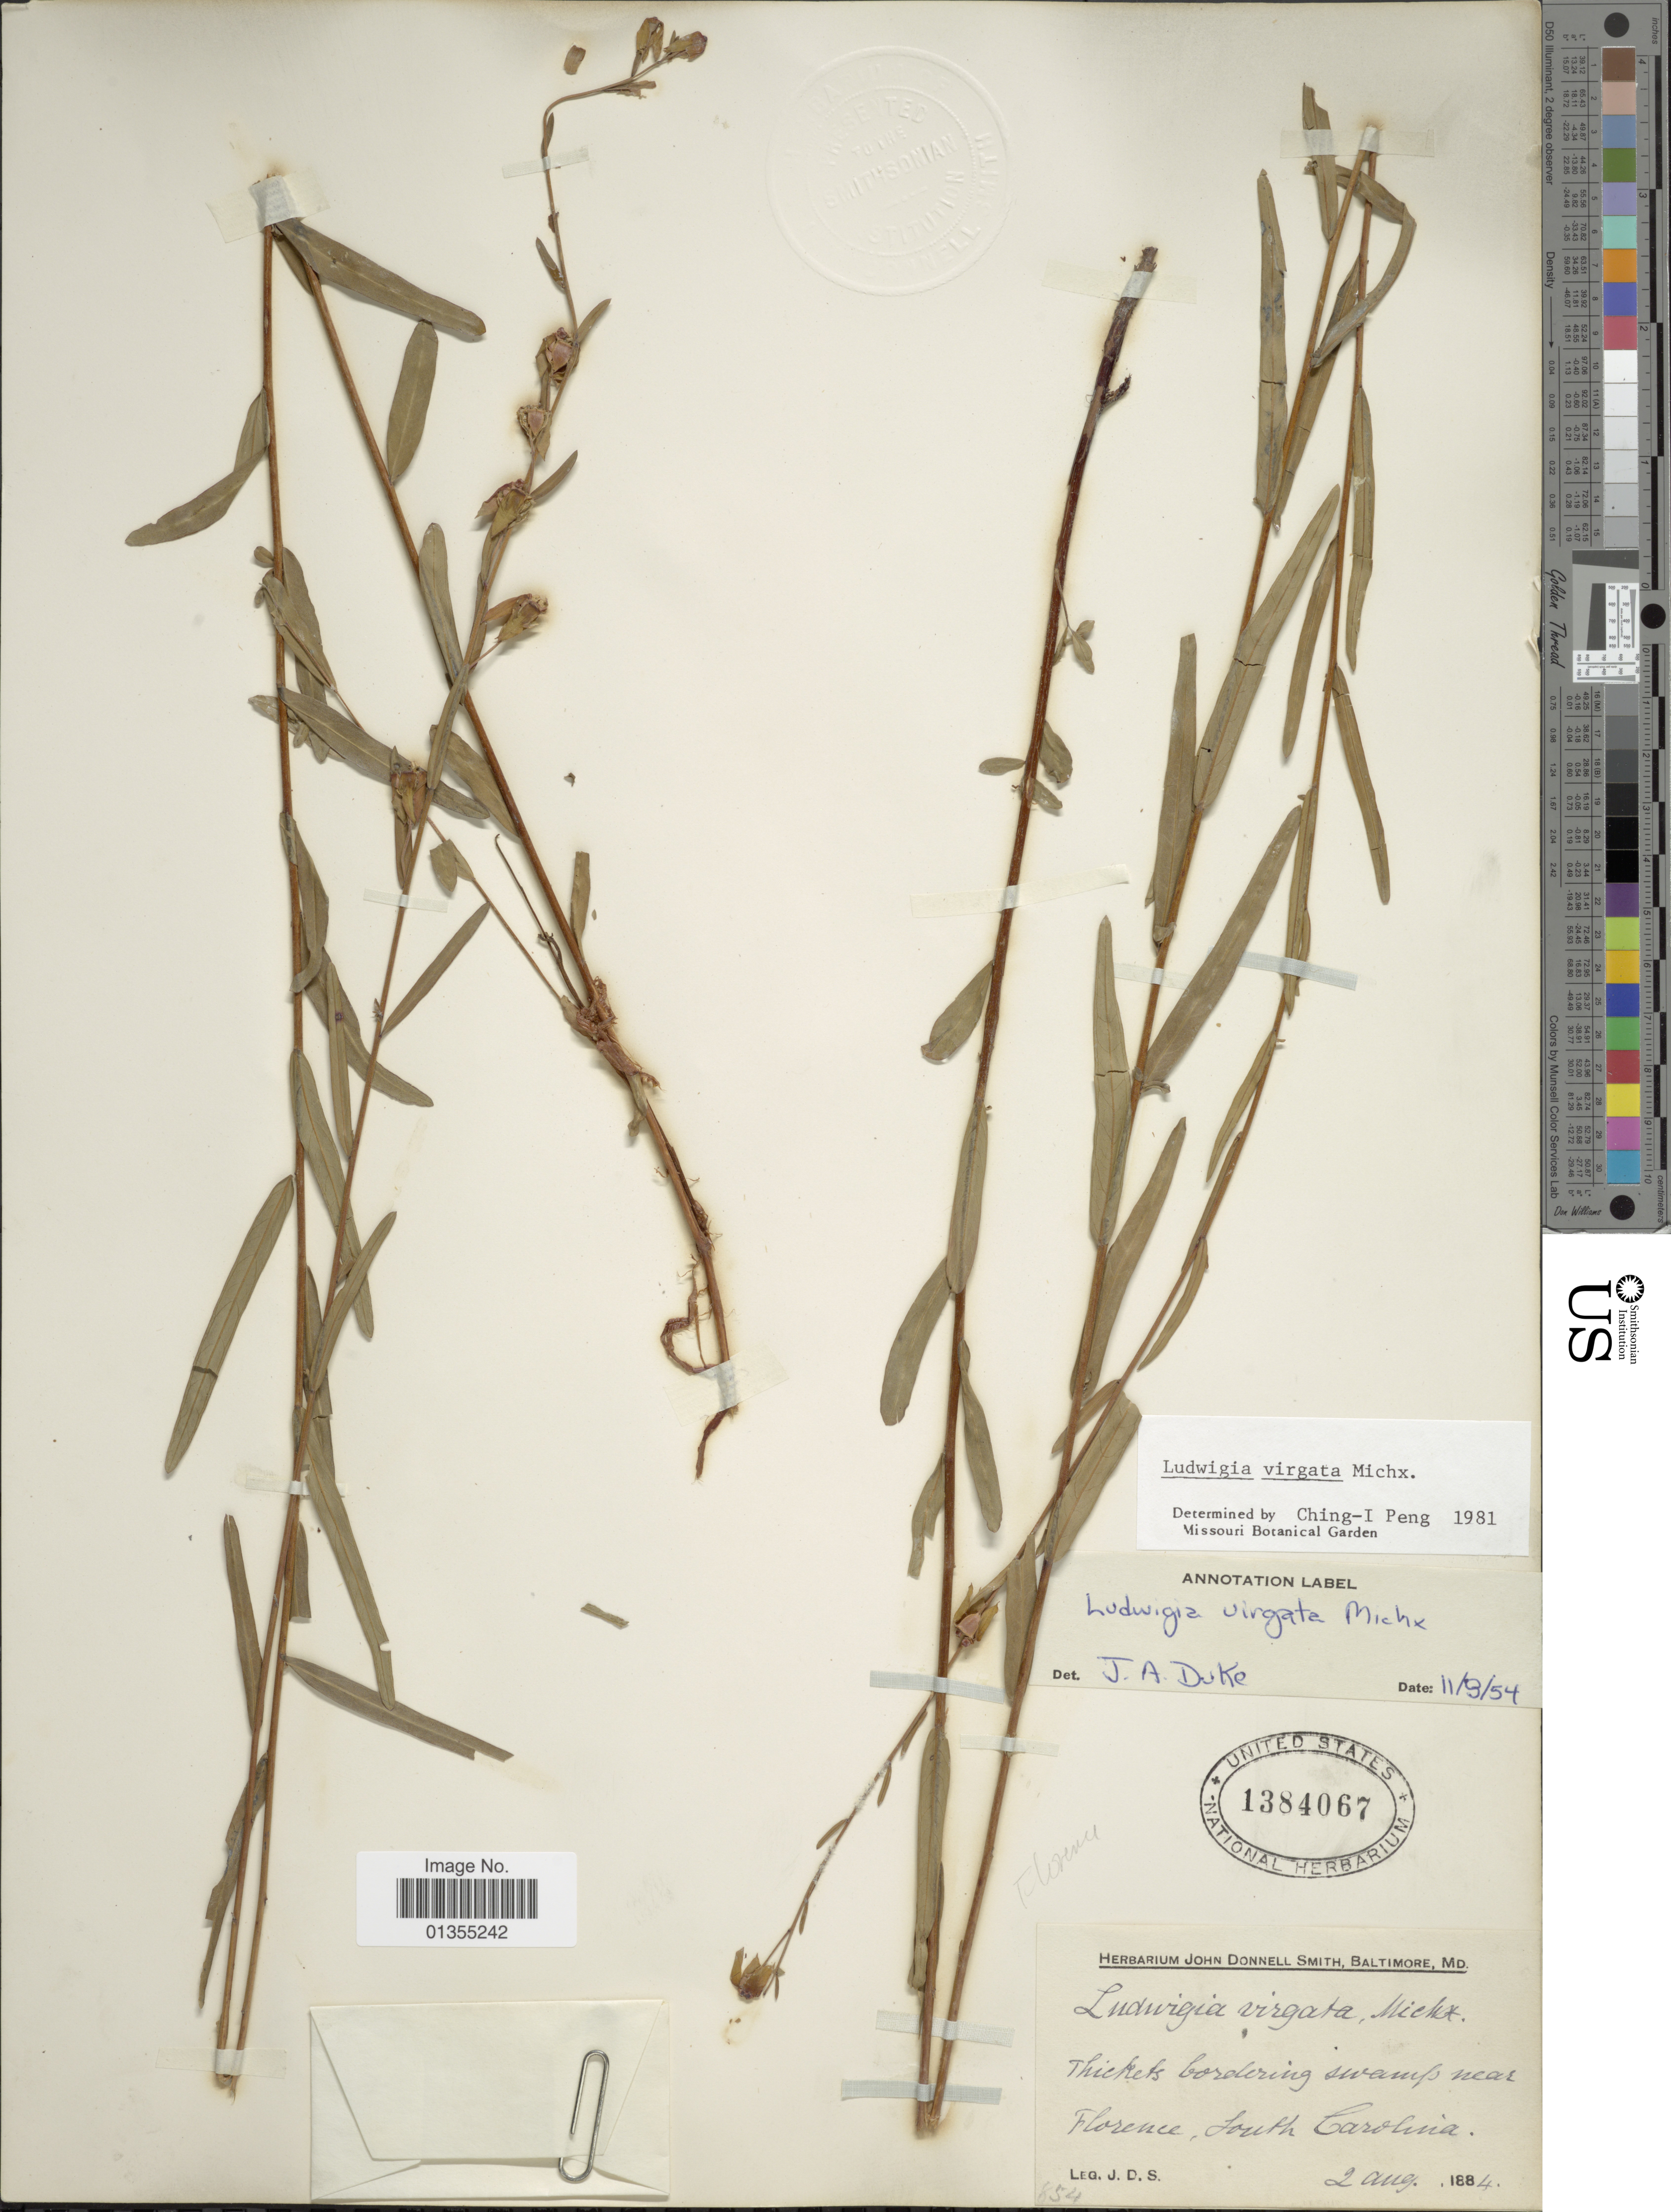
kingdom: Plantae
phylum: Tracheophyta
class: Magnoliopsida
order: Myrtales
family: Onagraceae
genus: Ludwigia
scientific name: Ludwigia virgata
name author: Michx.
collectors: J. Donnell Smith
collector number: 854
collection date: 1884-08-02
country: United States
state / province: South Carolina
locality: Near Florence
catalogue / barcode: US 1384067